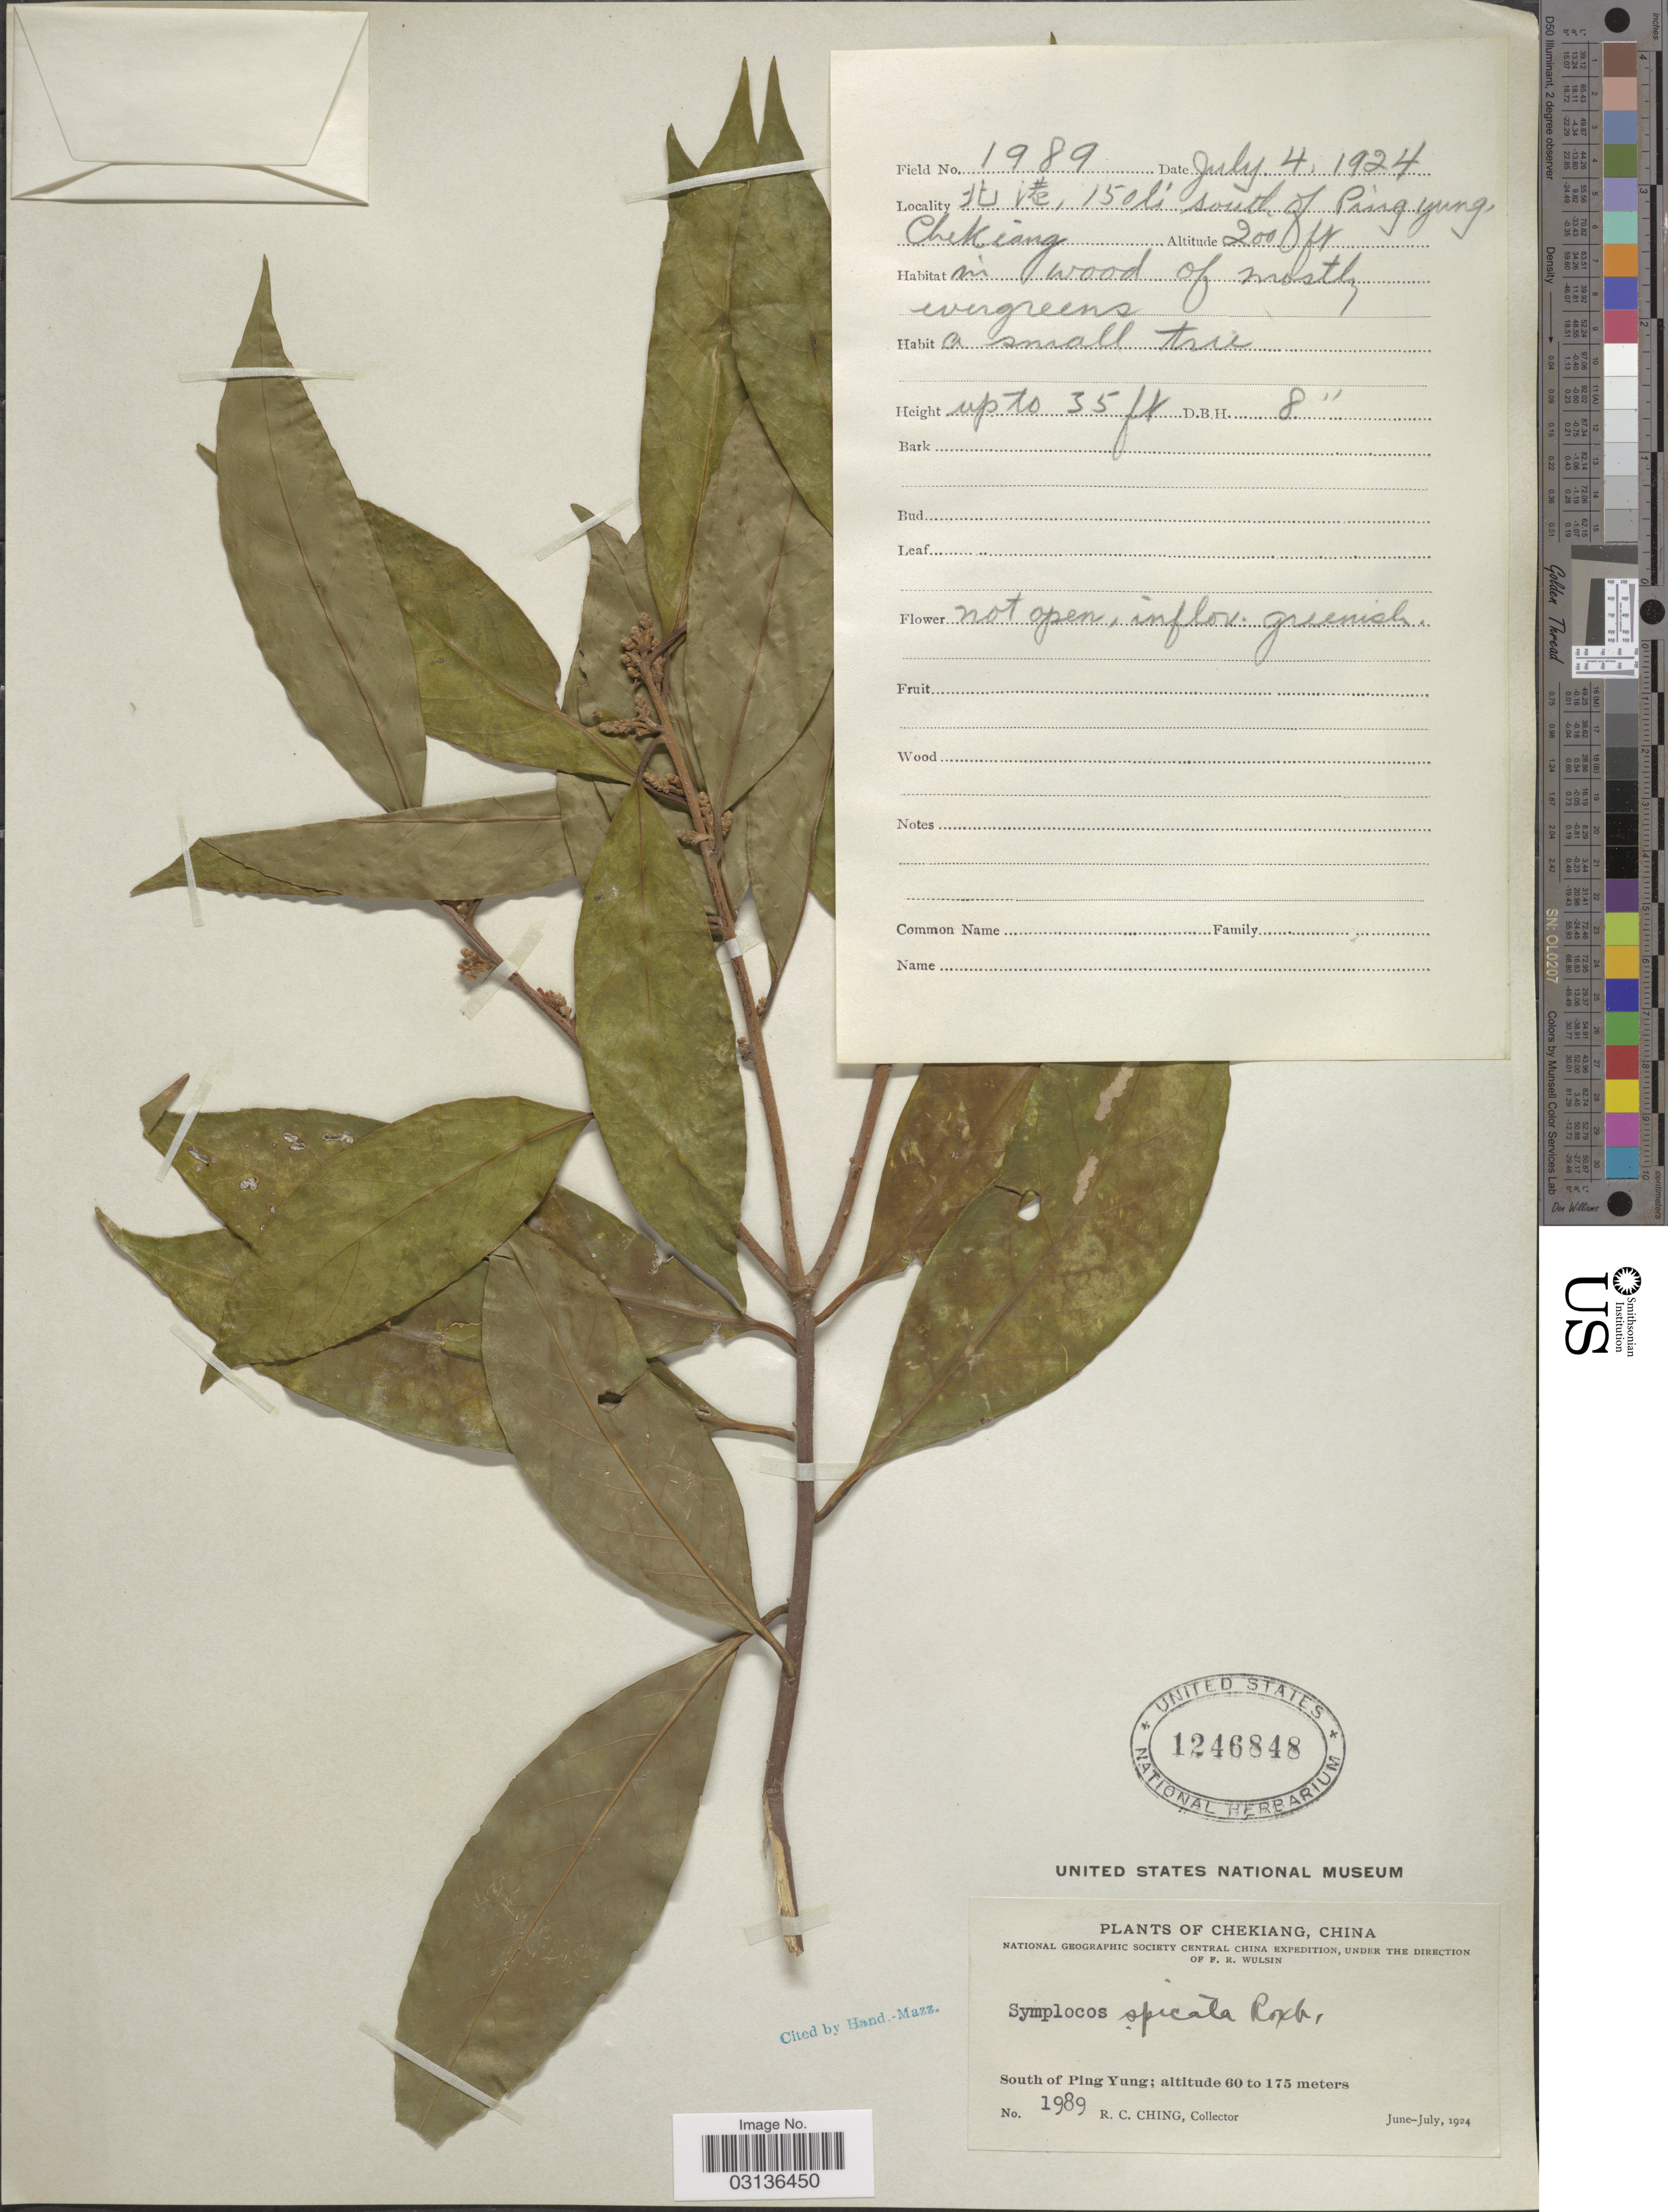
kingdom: Plantae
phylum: Tracheophyta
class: Magnoliopsida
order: Ericales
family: Symplocaceae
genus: Symplocos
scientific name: Symplocos cochinchinensis subsp. laurina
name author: (Retz.) Noot.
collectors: R. C. Ching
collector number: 1989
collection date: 1924-07-04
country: China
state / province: Zhejiang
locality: Chekiang. South of Ping Yung. X, 150 li south of Ping Yung.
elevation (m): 61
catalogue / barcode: US 1246848